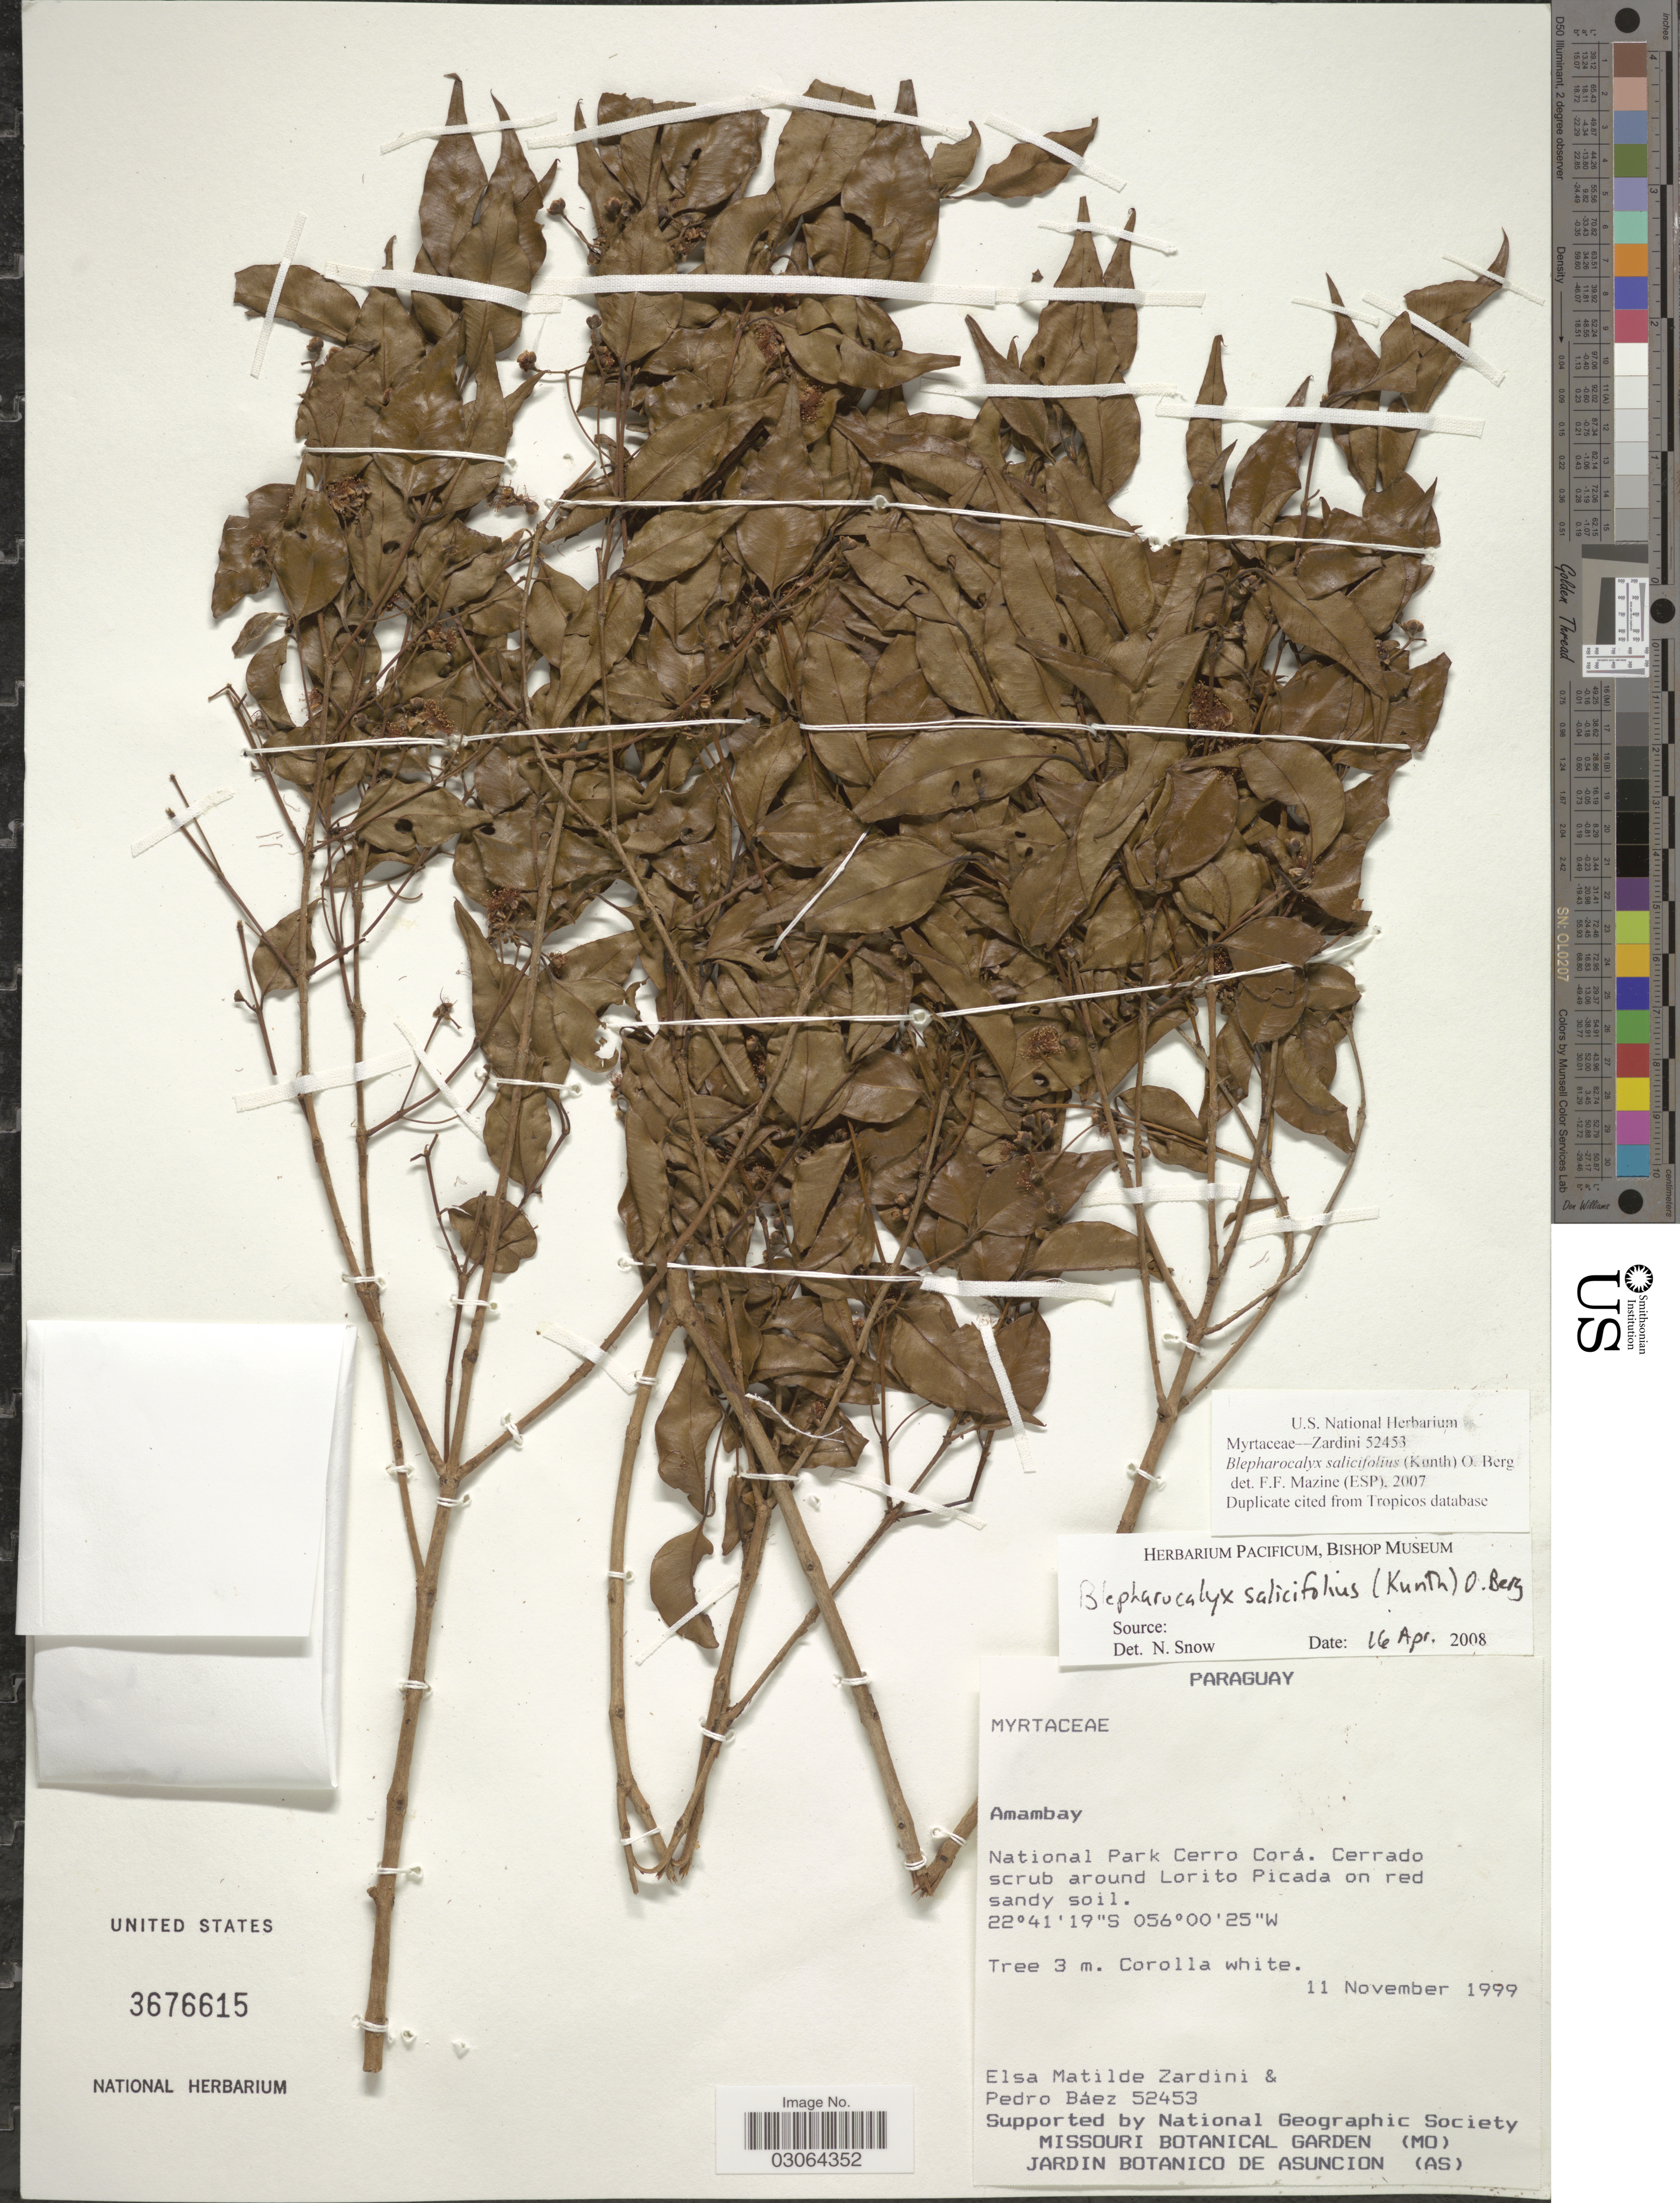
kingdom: Plantae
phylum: Tracheophyta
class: Magnoliopsida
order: Myrtales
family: Myrtaceae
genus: Blepharocalyx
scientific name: Blepharocalyx salicifolius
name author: (Kunth) O. Berg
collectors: E. M. Zardini & P. Báez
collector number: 52453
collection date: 1999-11-11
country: Paraguay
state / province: Amambay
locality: National Park Cerro Corá, Cerrado scrub around Lorito Picada on red sandy soil.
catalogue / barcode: US 3676615